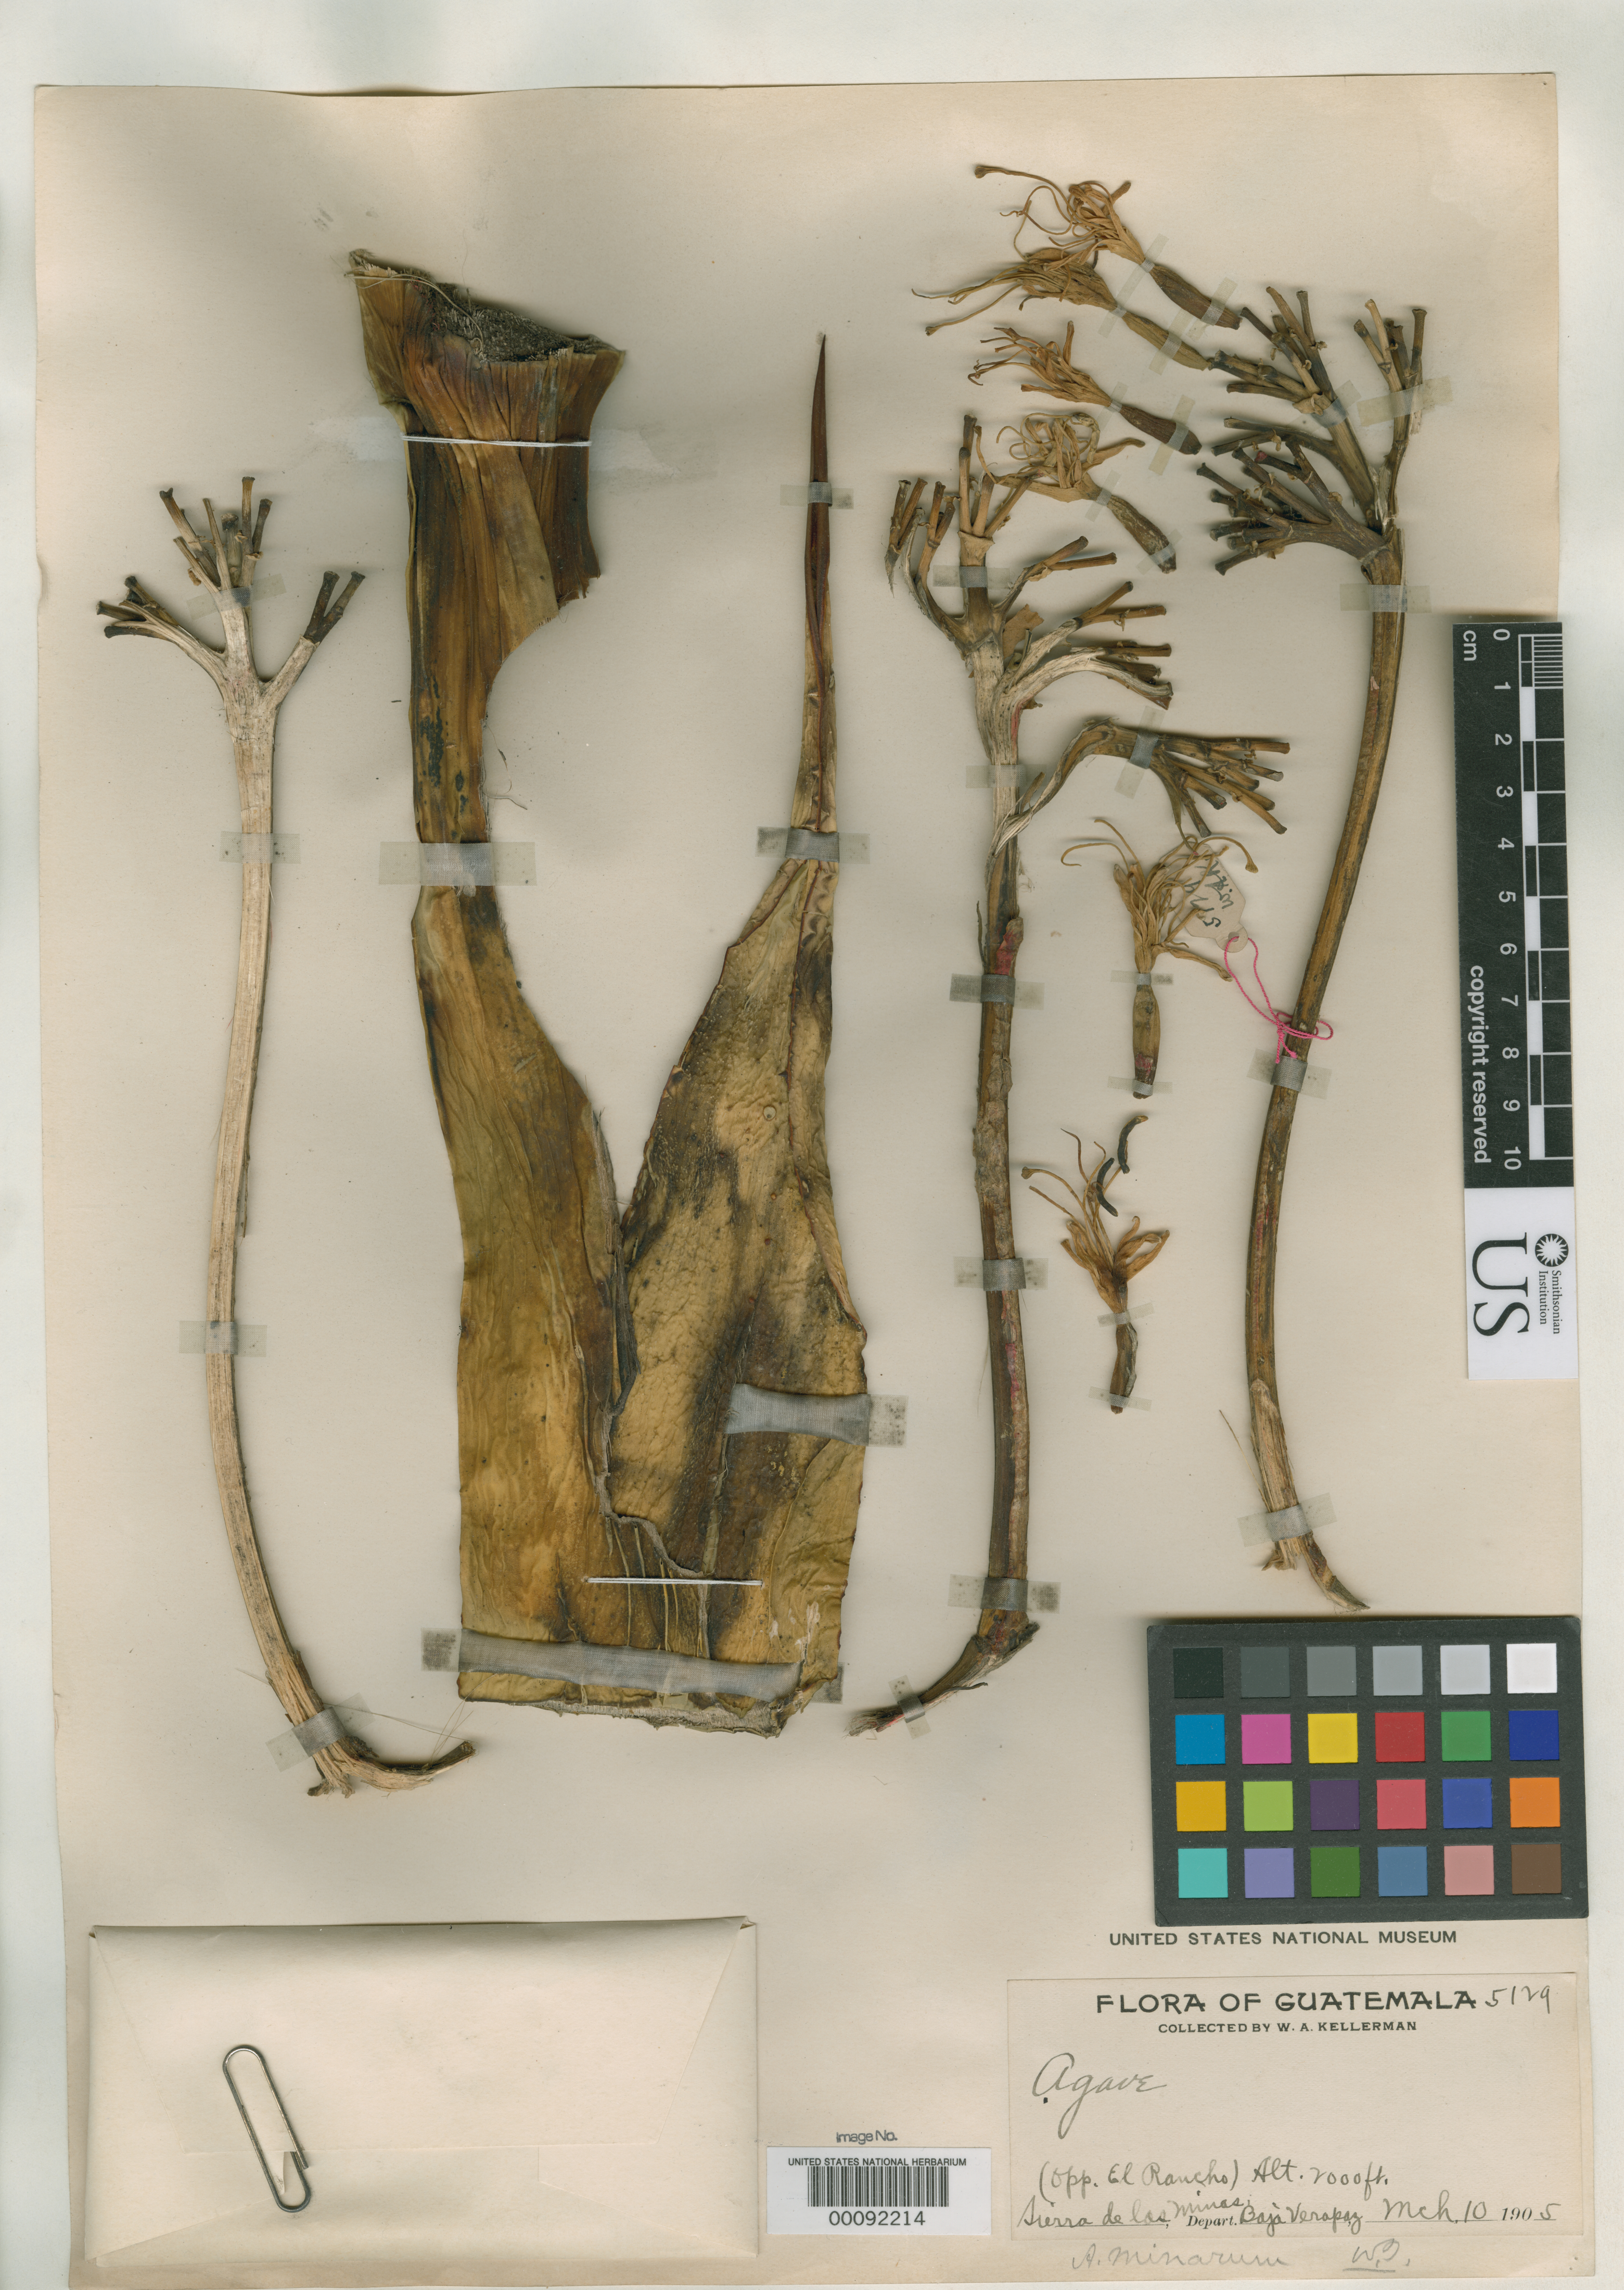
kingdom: Plantae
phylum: Tracheophyta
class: Liliopsida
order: Asparagales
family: Asparagaceae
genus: Agave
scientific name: Agave minarum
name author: Trel.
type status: Holotype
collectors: W. A. Kellerman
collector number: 5129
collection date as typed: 10 Mar 1905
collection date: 1905-03-10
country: Guatemala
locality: Sierra de las Minas, El Rancho.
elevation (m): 610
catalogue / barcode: US 576279